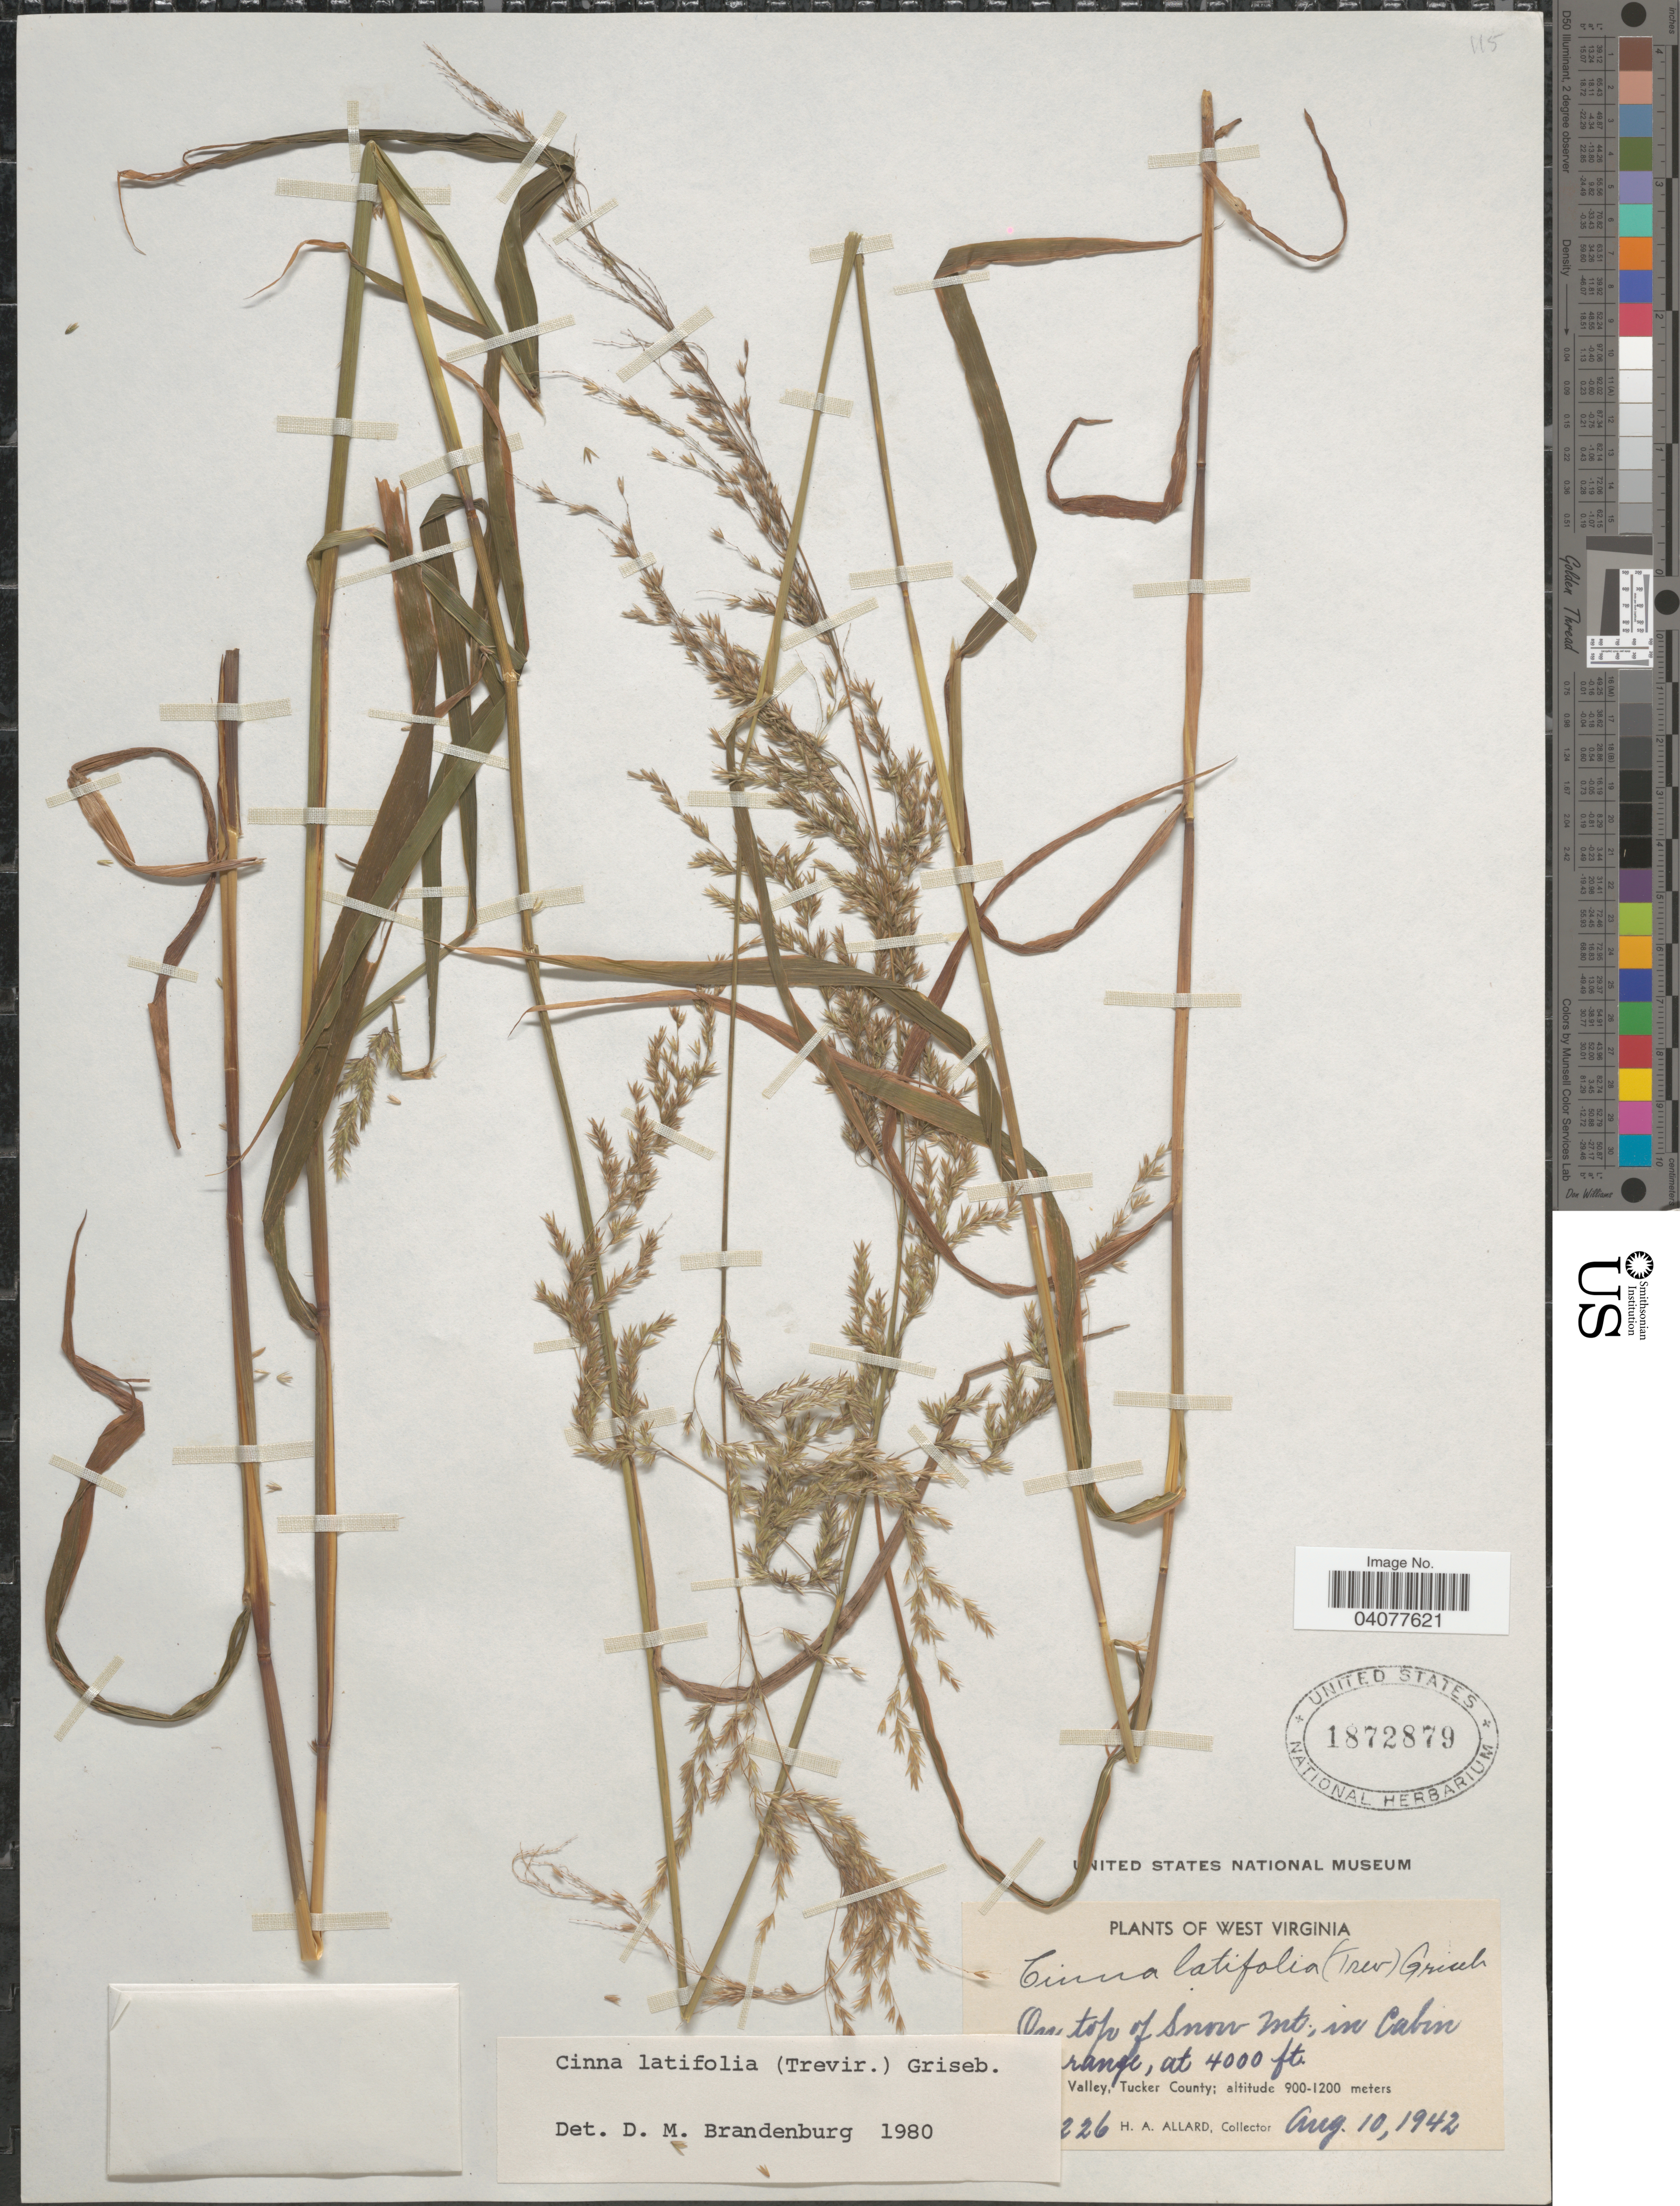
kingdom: Plantae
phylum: Tracheophyta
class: Liliopsida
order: Poales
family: Poaceae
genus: Cinna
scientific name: Cinna latifolia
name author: (Trevir. ex Goeppert) Griseb.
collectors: H. A. Allard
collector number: !226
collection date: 1942-08-10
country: United States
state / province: West Virginia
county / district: Tucker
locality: On top of Snow Mt., in Cabin mt range. Canaan Valley, Tucker County.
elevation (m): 1219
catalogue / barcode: US 1872879